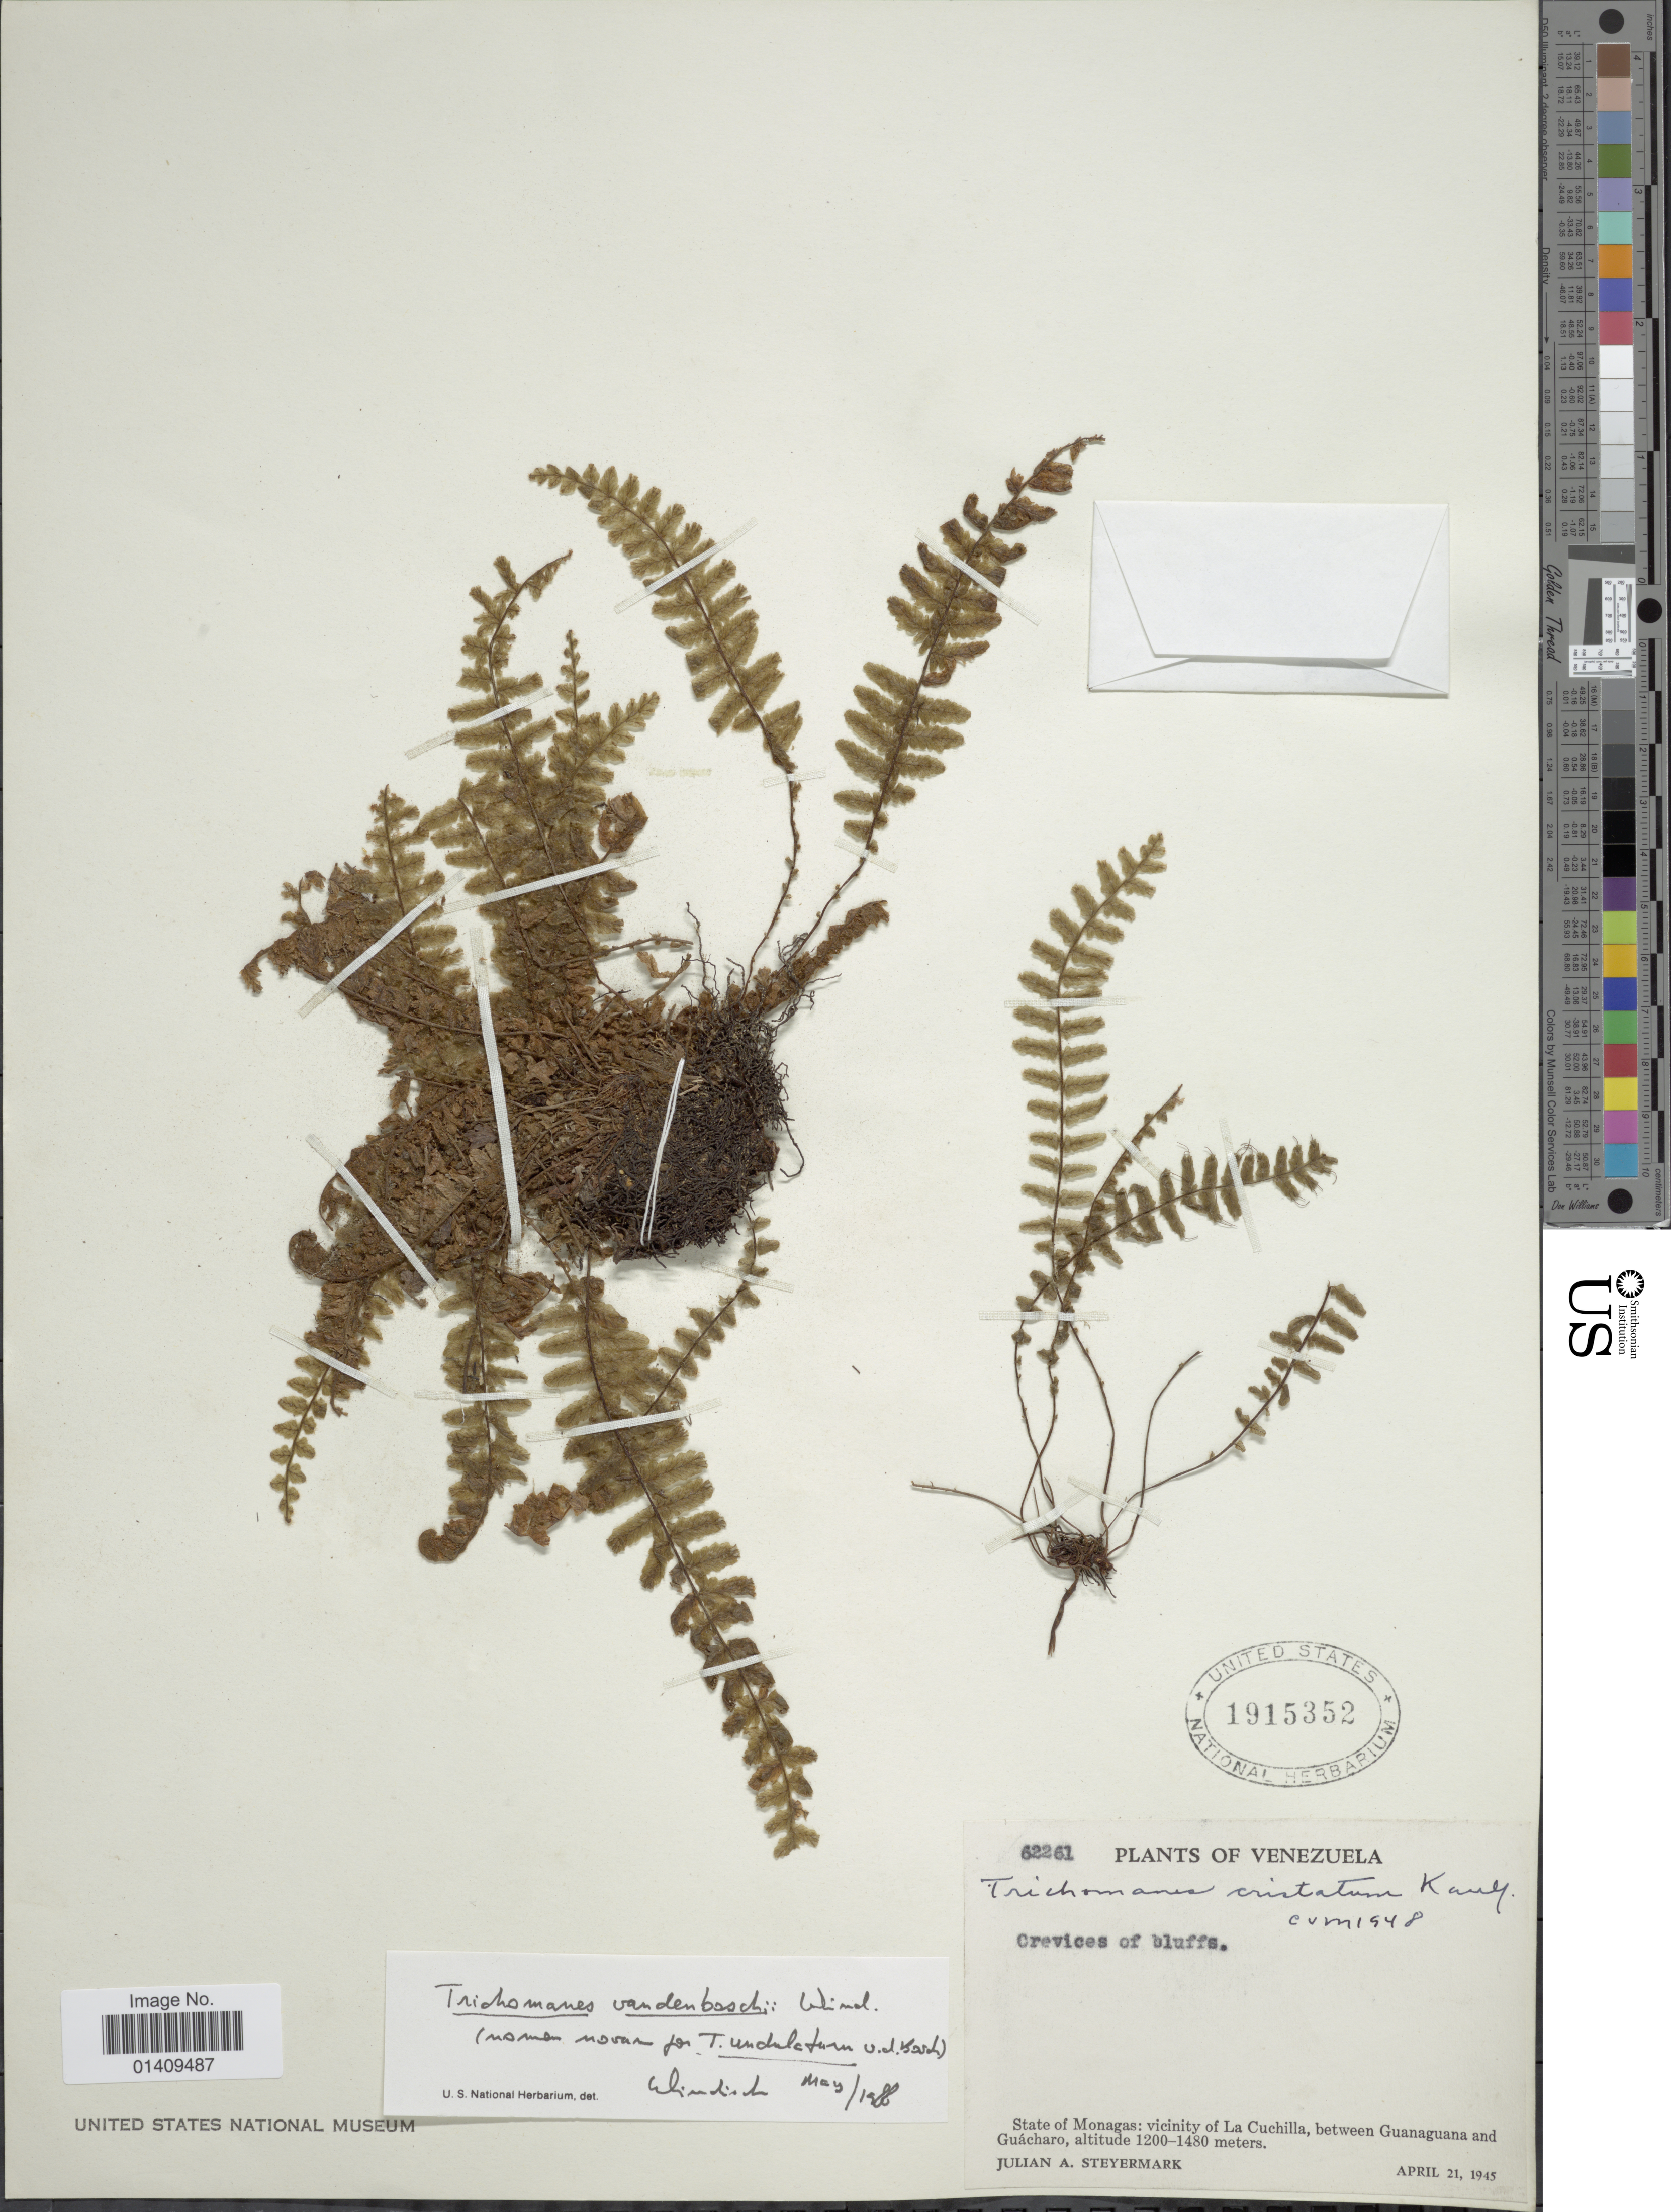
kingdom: Plantae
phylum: Tracheophyta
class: Polypodiopsida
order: Hymenophyllales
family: Hymenophyllaceae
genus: Trichomanes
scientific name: Trichomanes vandenboschii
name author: P.G. Windisch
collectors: J. Steyermark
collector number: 62261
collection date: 1945-04-21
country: Venezuela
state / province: Monagas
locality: State of Monagas: vicinity of La Cuchilla between Guanaguana and Guacharo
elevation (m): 1200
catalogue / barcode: US 1915352